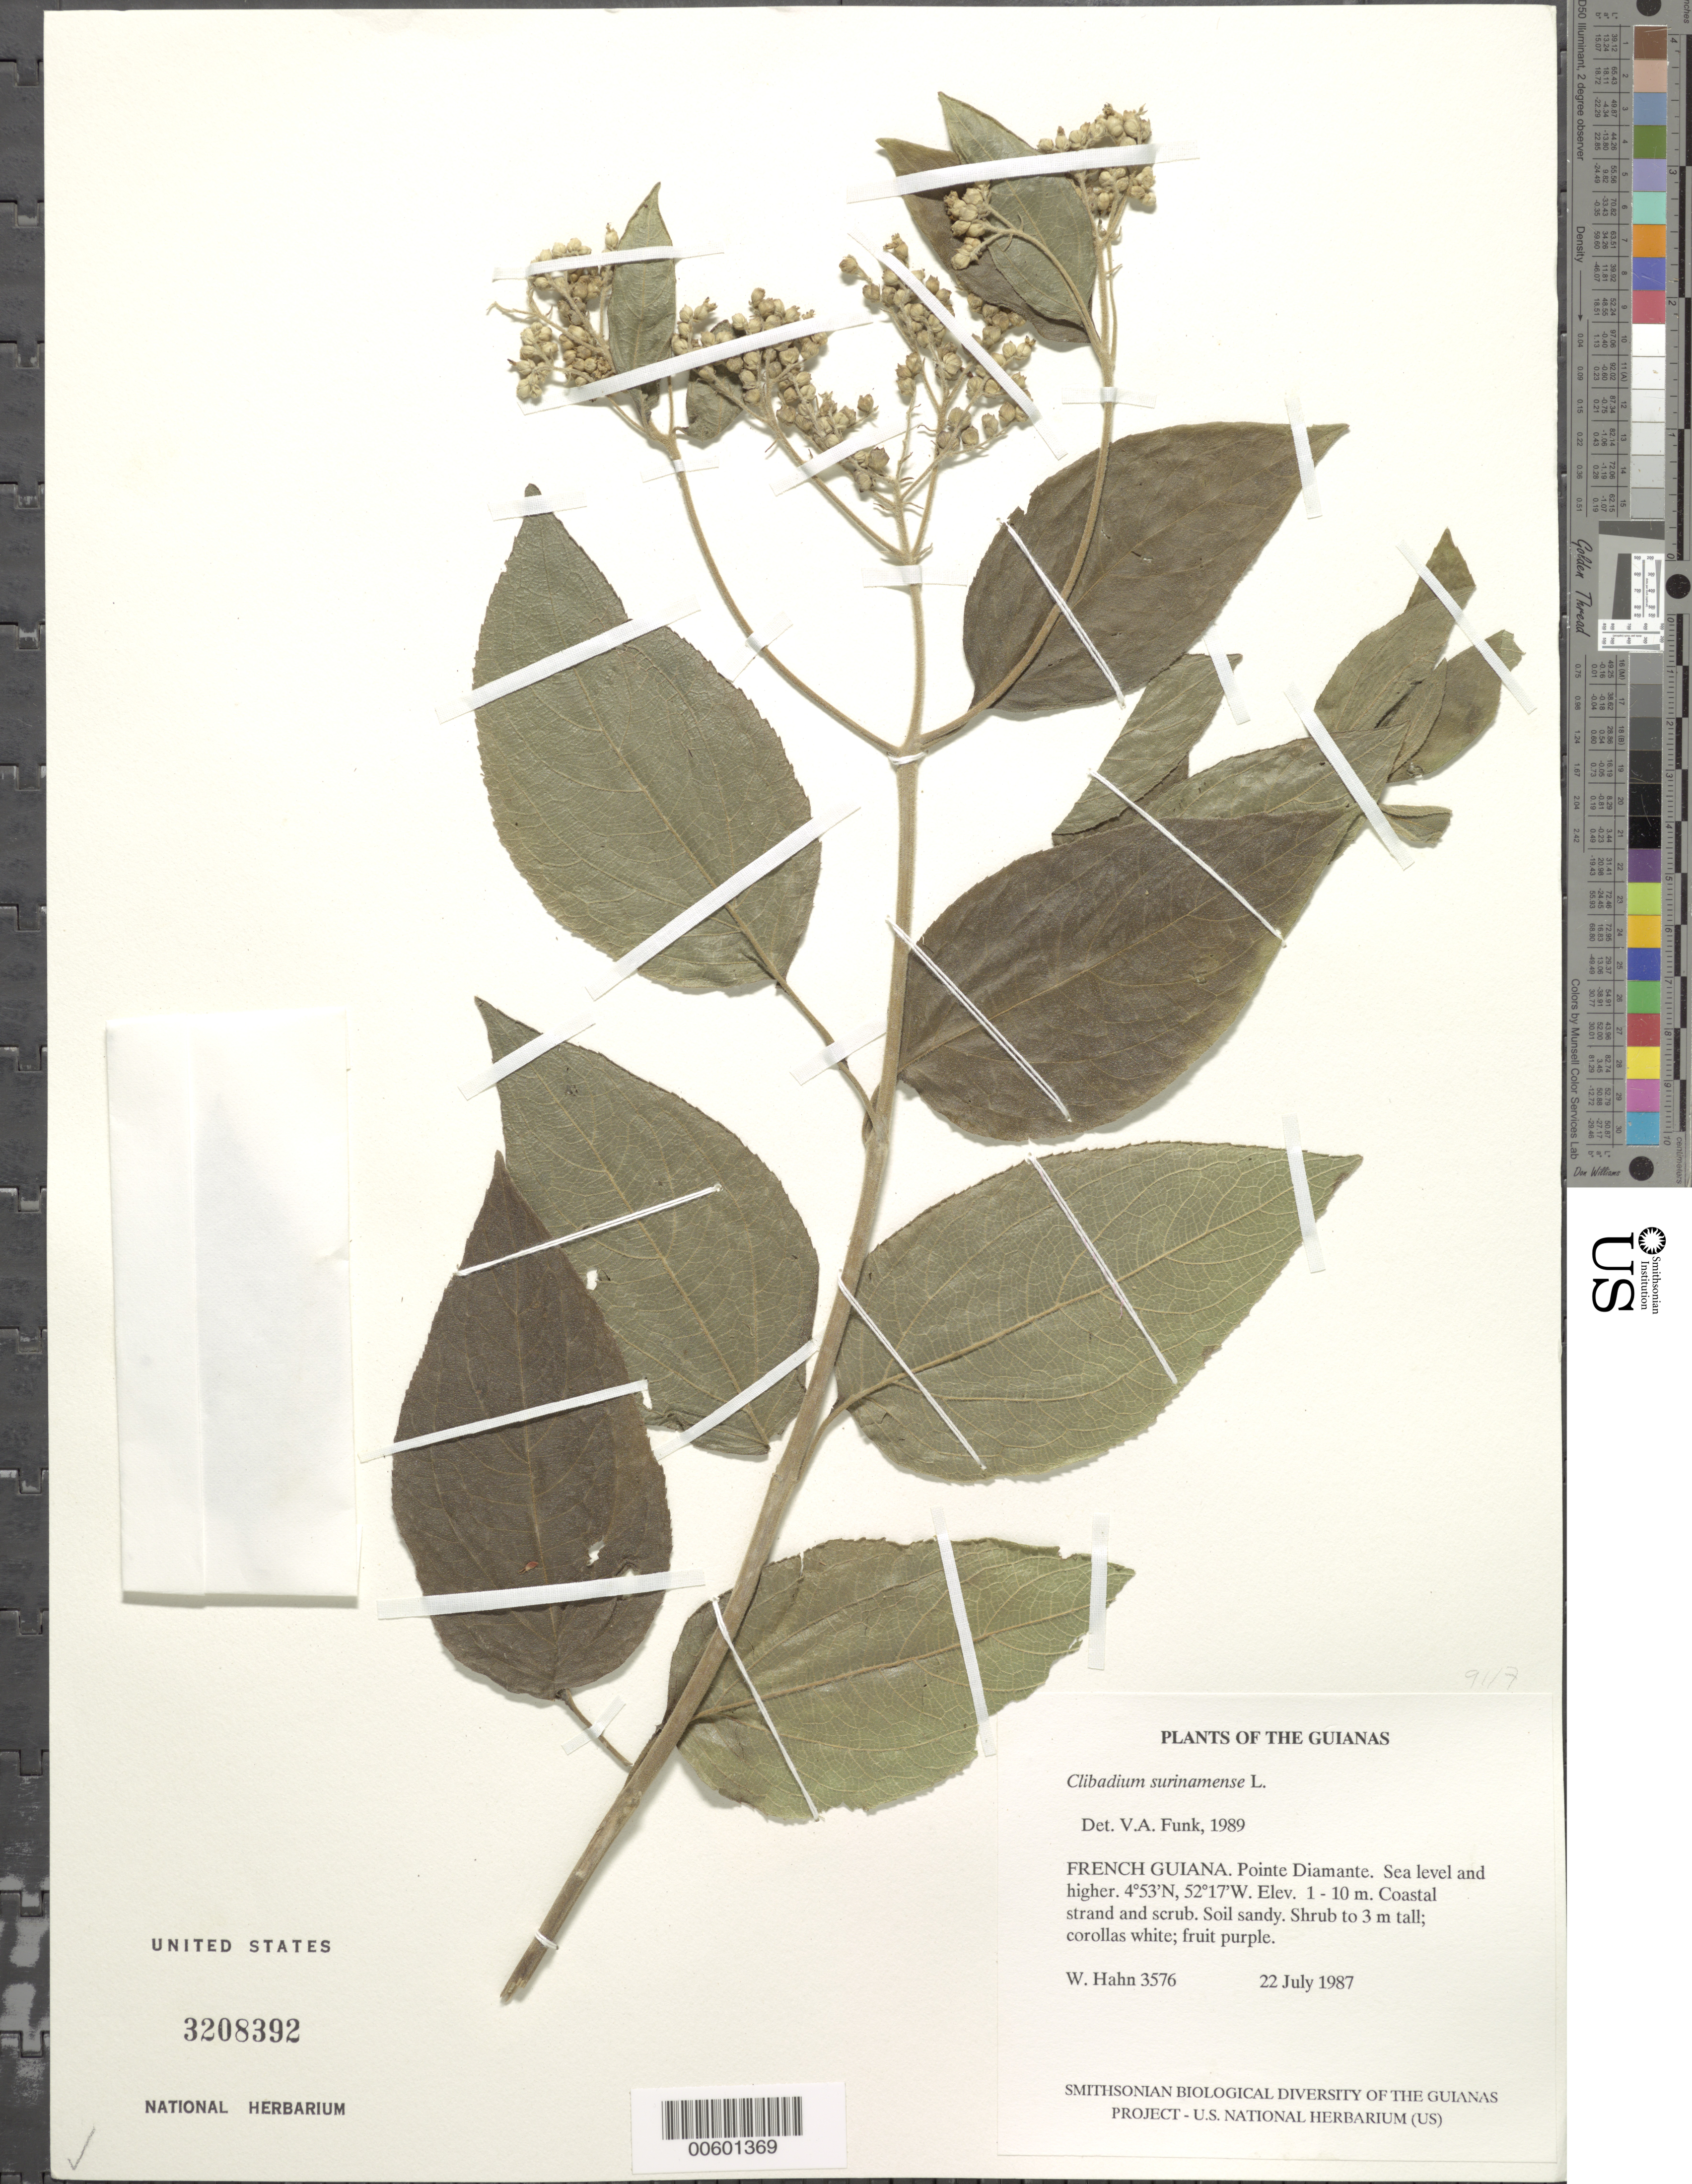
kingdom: Plantae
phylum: Tracheophyta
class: Magnoliopsida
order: Asterales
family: Asteraceae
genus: Clibadium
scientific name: Clibadium surinamense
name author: L.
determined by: Funk, Vicki A., (BOT), Smithsonian Institution - National Museum of Natural History (UNITED STATES)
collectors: W. Hahn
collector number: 3576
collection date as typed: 22 July 1987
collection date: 1987-07-22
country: French Guiana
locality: Pointe Diamante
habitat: Coastal strand and scrub. Soil sandy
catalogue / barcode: US 3208392